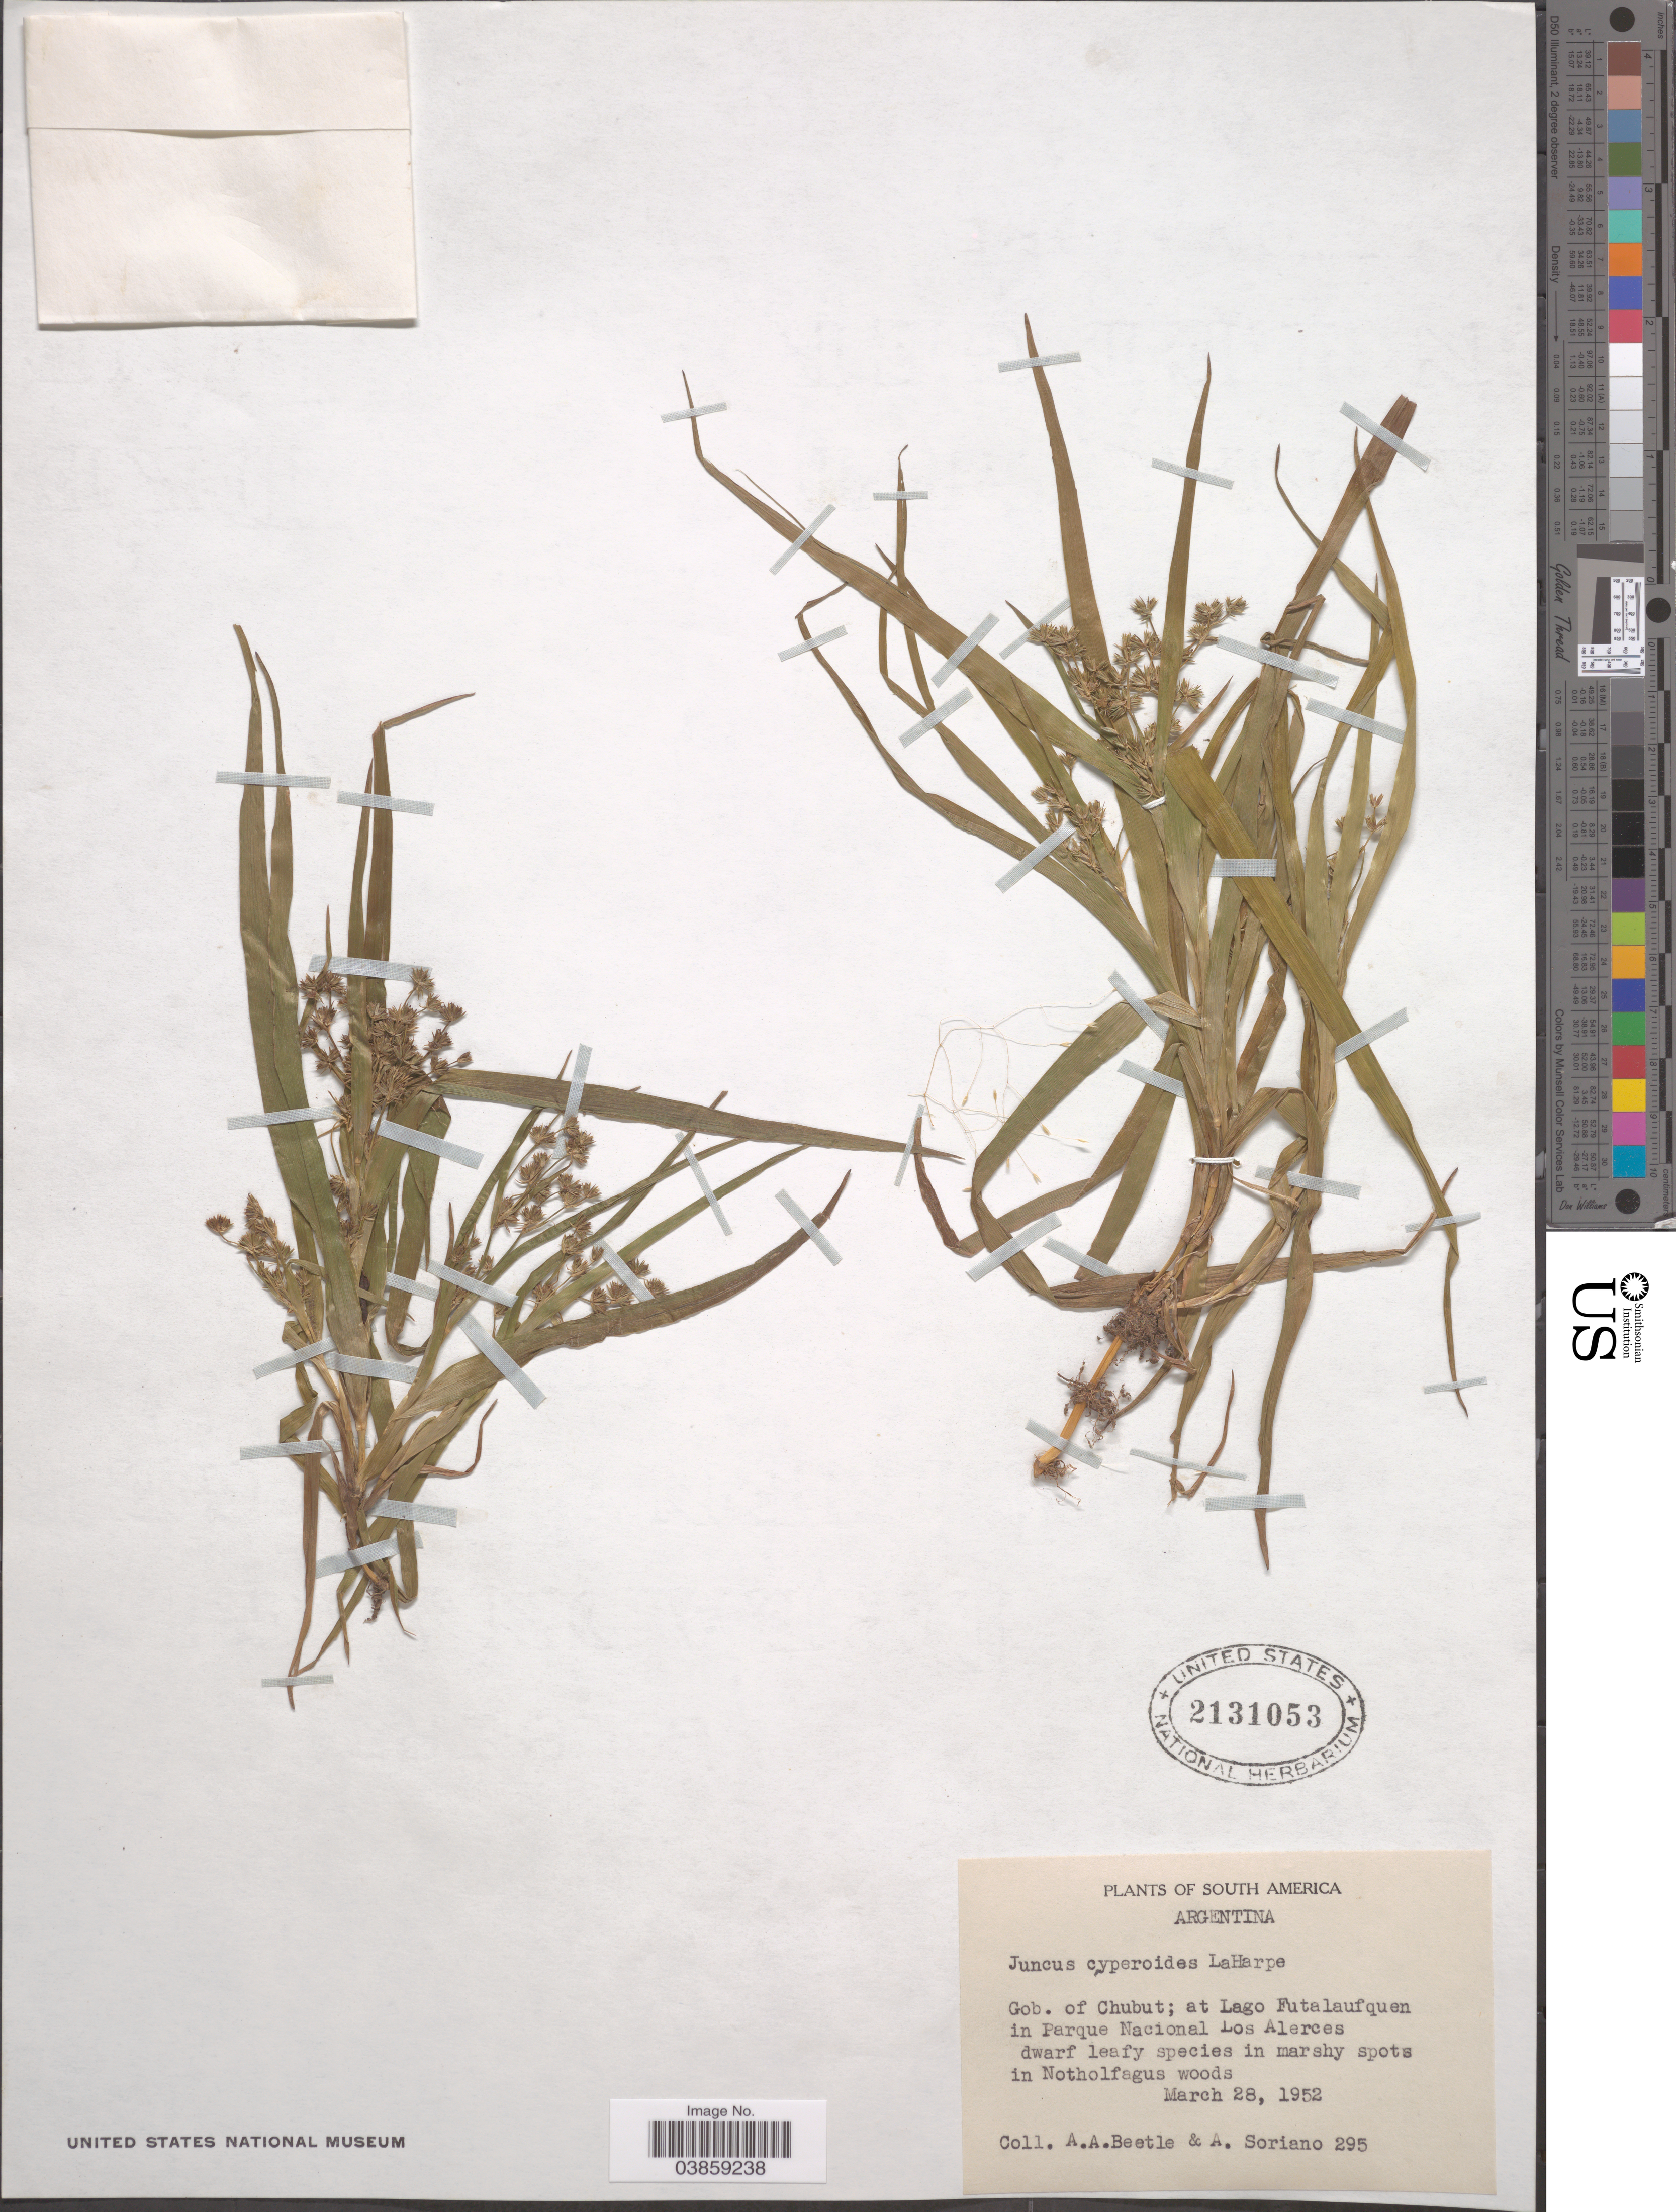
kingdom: Plantae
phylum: Tracheophyta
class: Liliopsida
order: Poales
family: Juncaceae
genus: Juncus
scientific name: Juncus cyperoides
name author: Laharpe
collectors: A. A. Beetle & A. Soriano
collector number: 295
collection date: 1952-03-28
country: Argentina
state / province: Chubut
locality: Gob. of Chubut; at Lago Futalaufquen in Parque Nacional Los Alerces.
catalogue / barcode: US 2131053